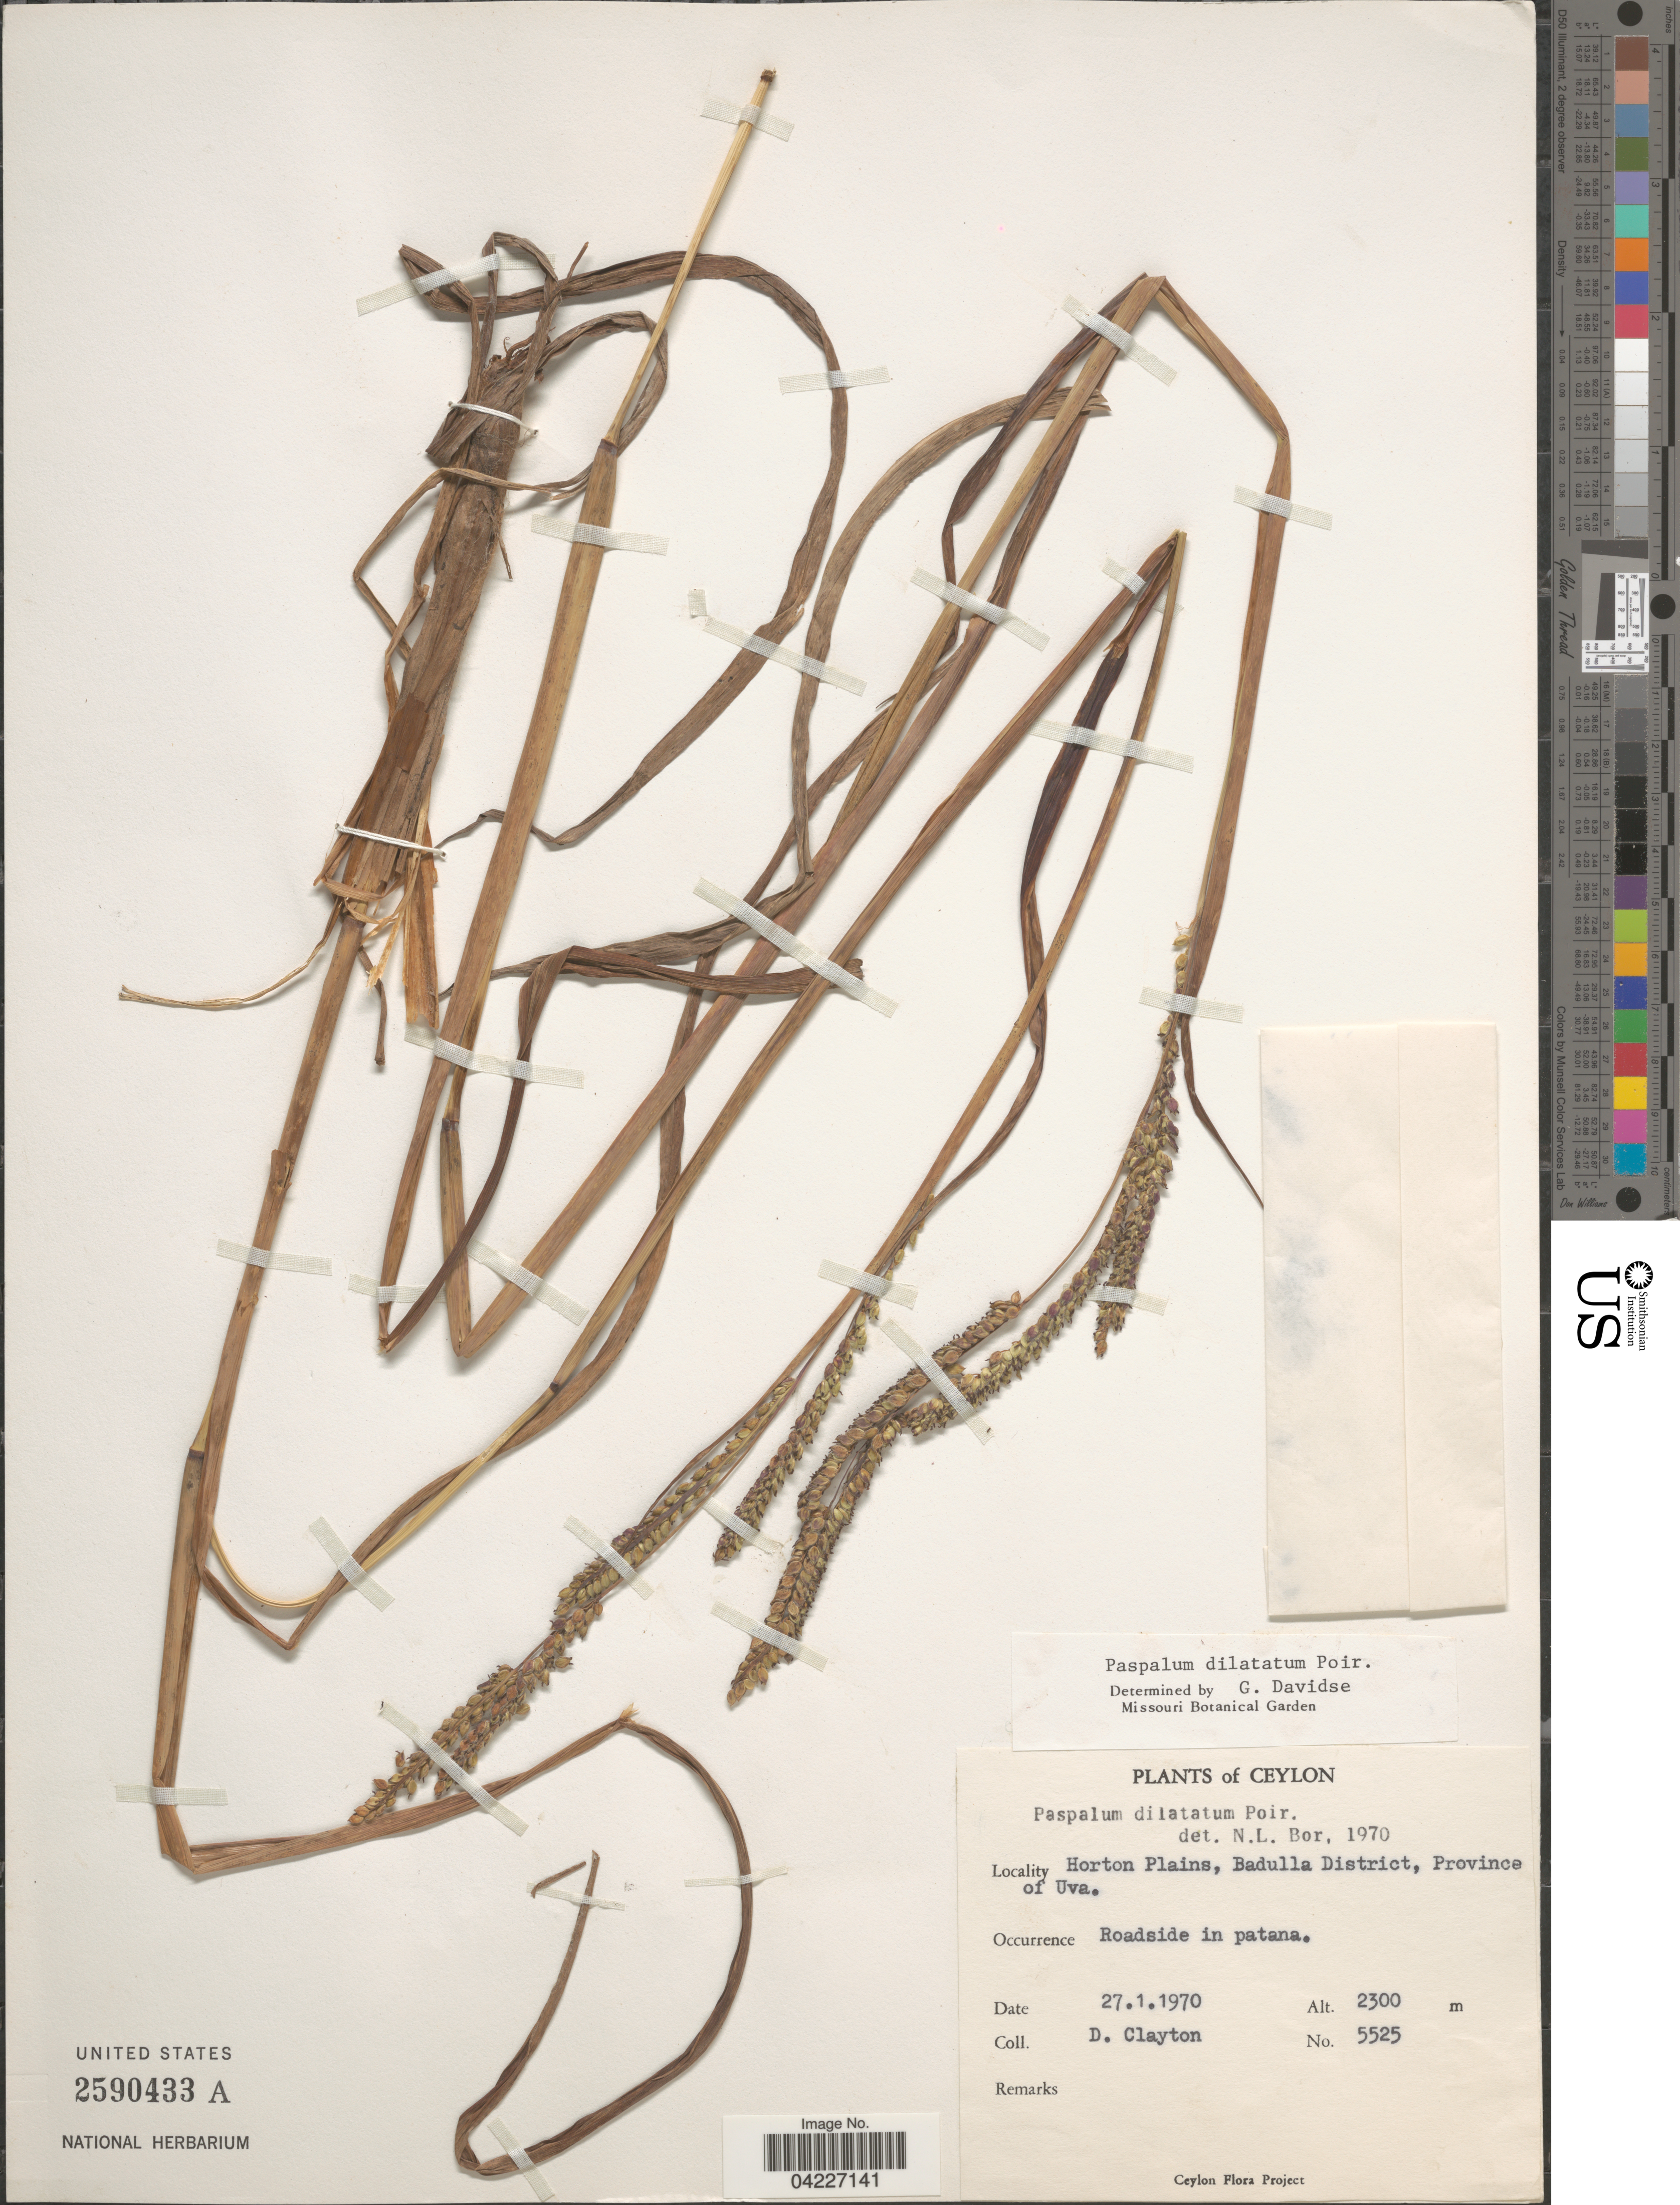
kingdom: Plantae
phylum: Tracheophyta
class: Liliopsida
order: Poales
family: Poaceae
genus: Paspalum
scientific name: Paspalum dilatatum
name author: Poir.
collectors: D. Clayton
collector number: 5525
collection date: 1970-01-27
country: Sri Lanka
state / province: Uva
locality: Ceylon. Horton Plains, Badulla District.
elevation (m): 2300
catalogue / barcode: US 2590433A